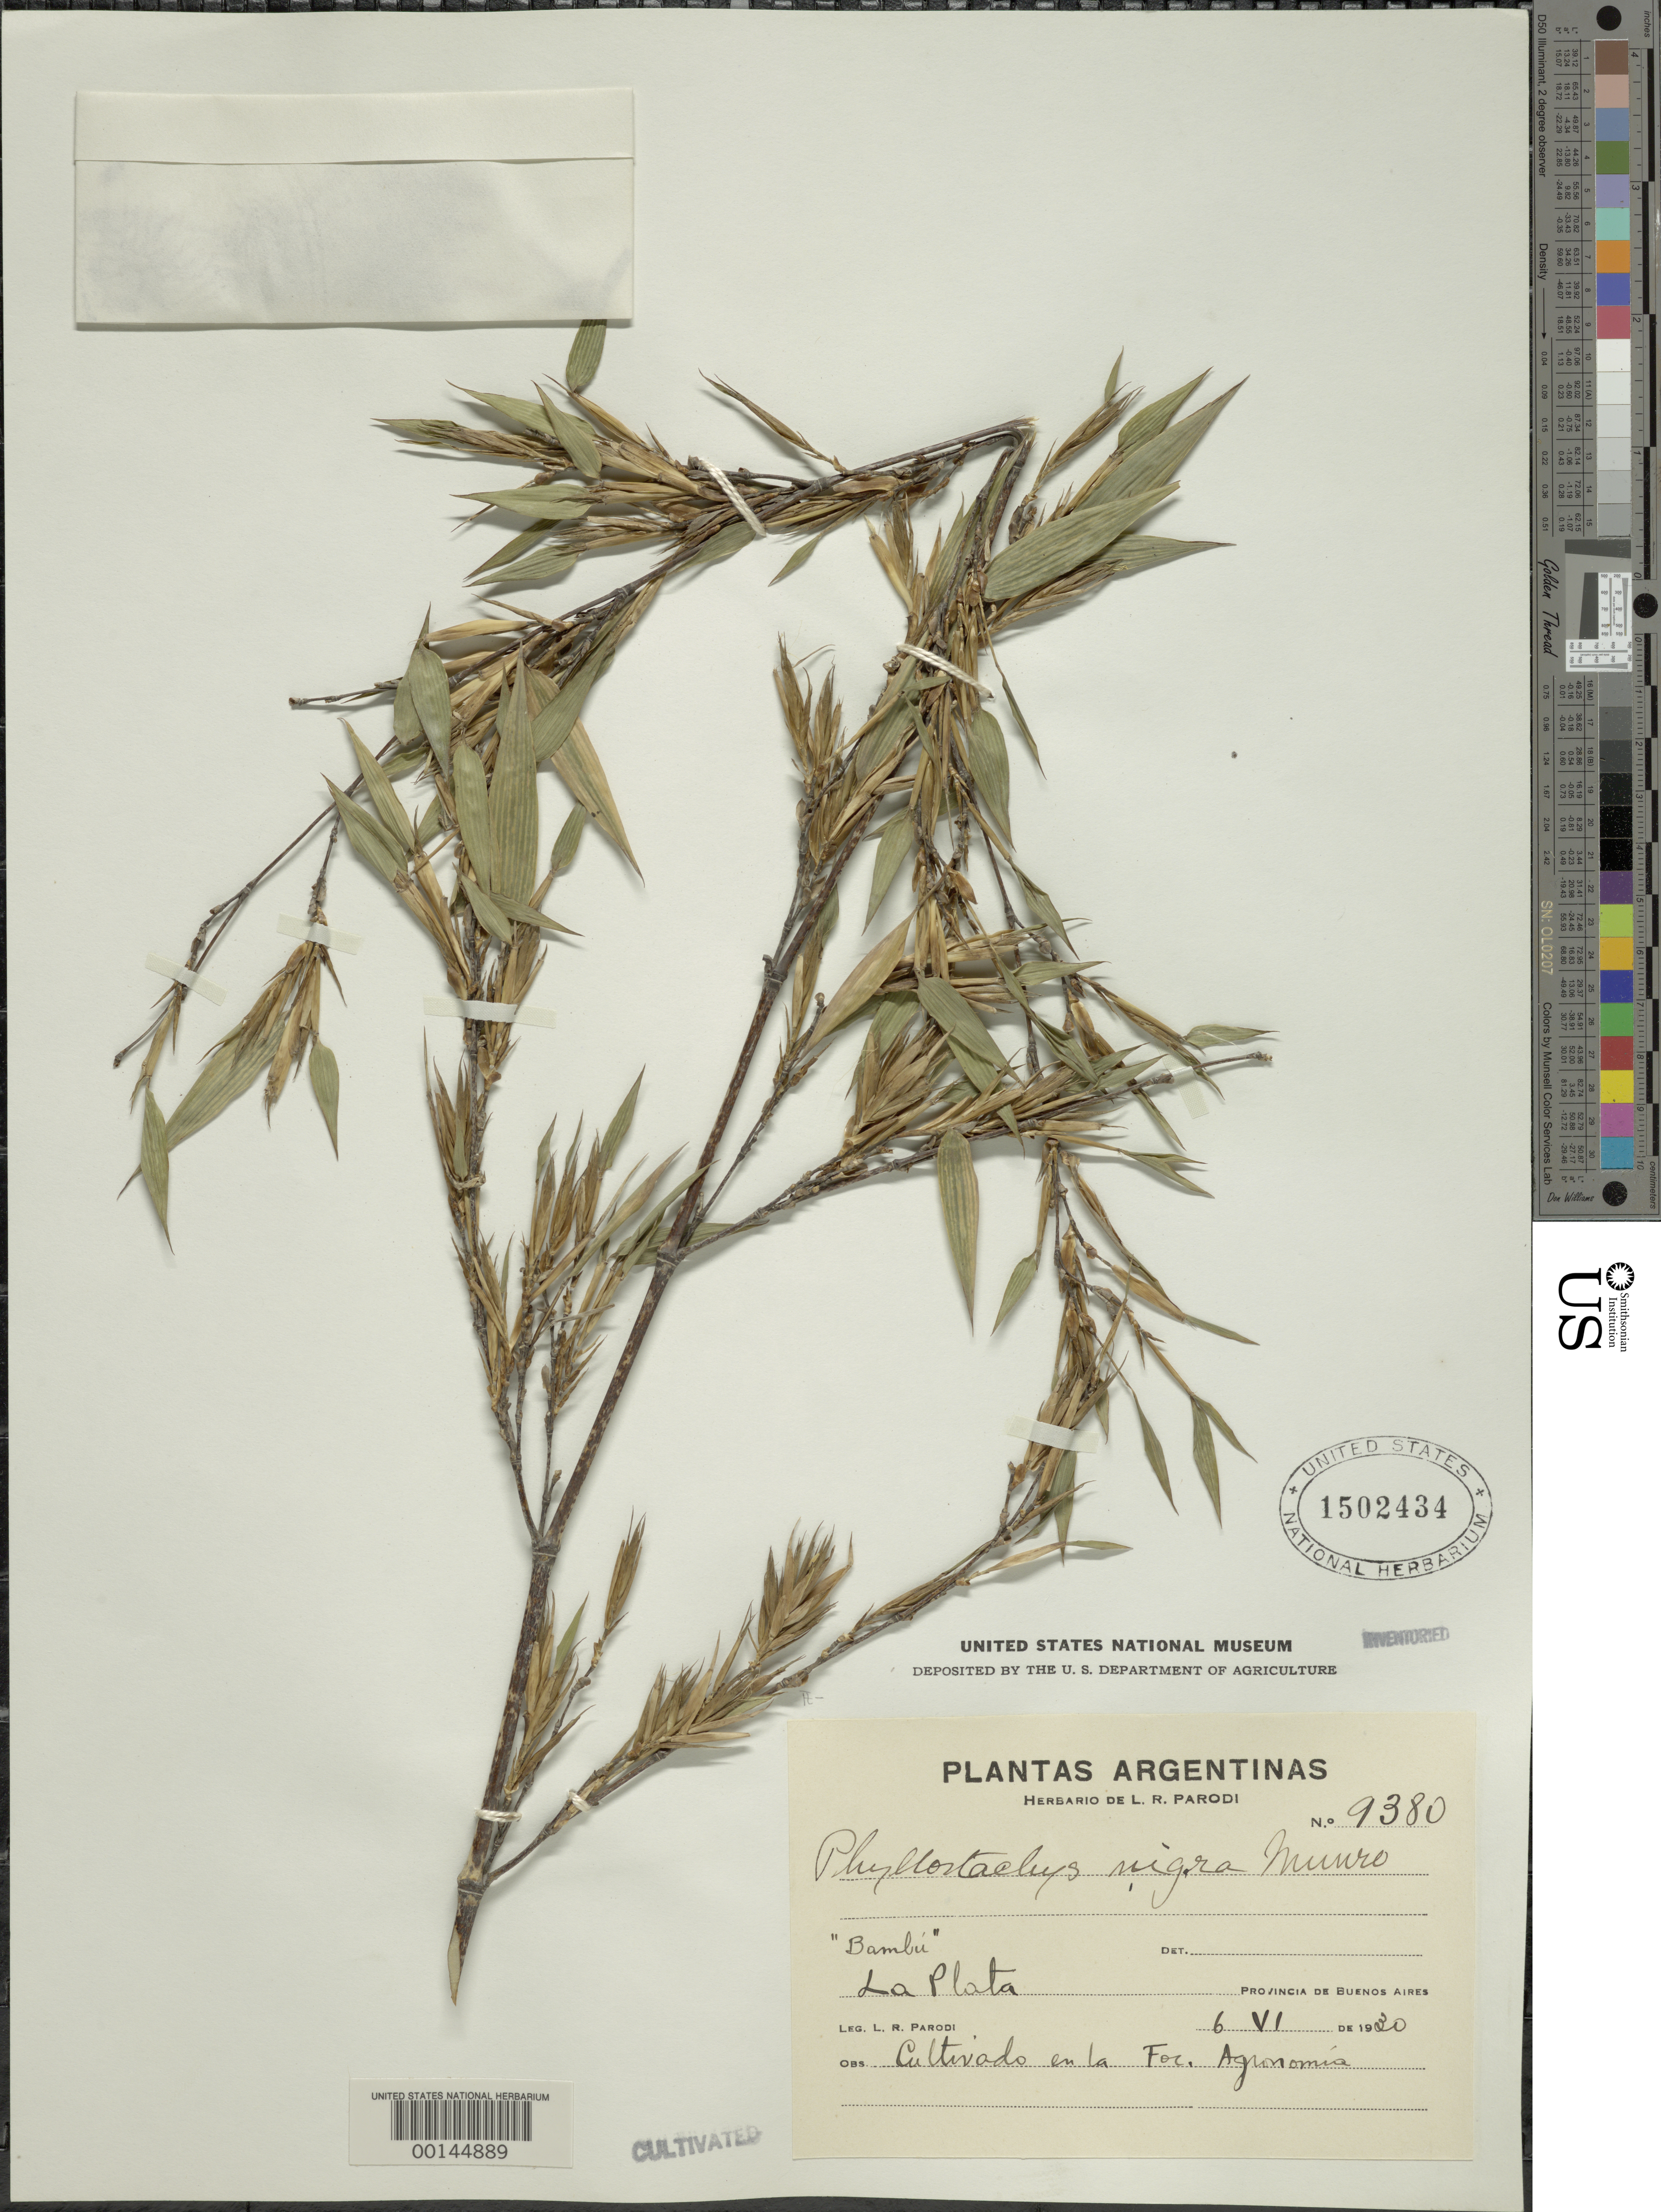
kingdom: Plantae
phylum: Tracheophyta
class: Liliopsida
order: Poales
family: Poaceae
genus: Phyllostachys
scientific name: Phyllostachys nigra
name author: (Lodd. ex Lindl.) Munro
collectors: L. R. Parodi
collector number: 9380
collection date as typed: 06 Jun 1930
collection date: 1930-06-06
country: Argentina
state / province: Buenos Aires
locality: La Plata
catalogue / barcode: US 1502434